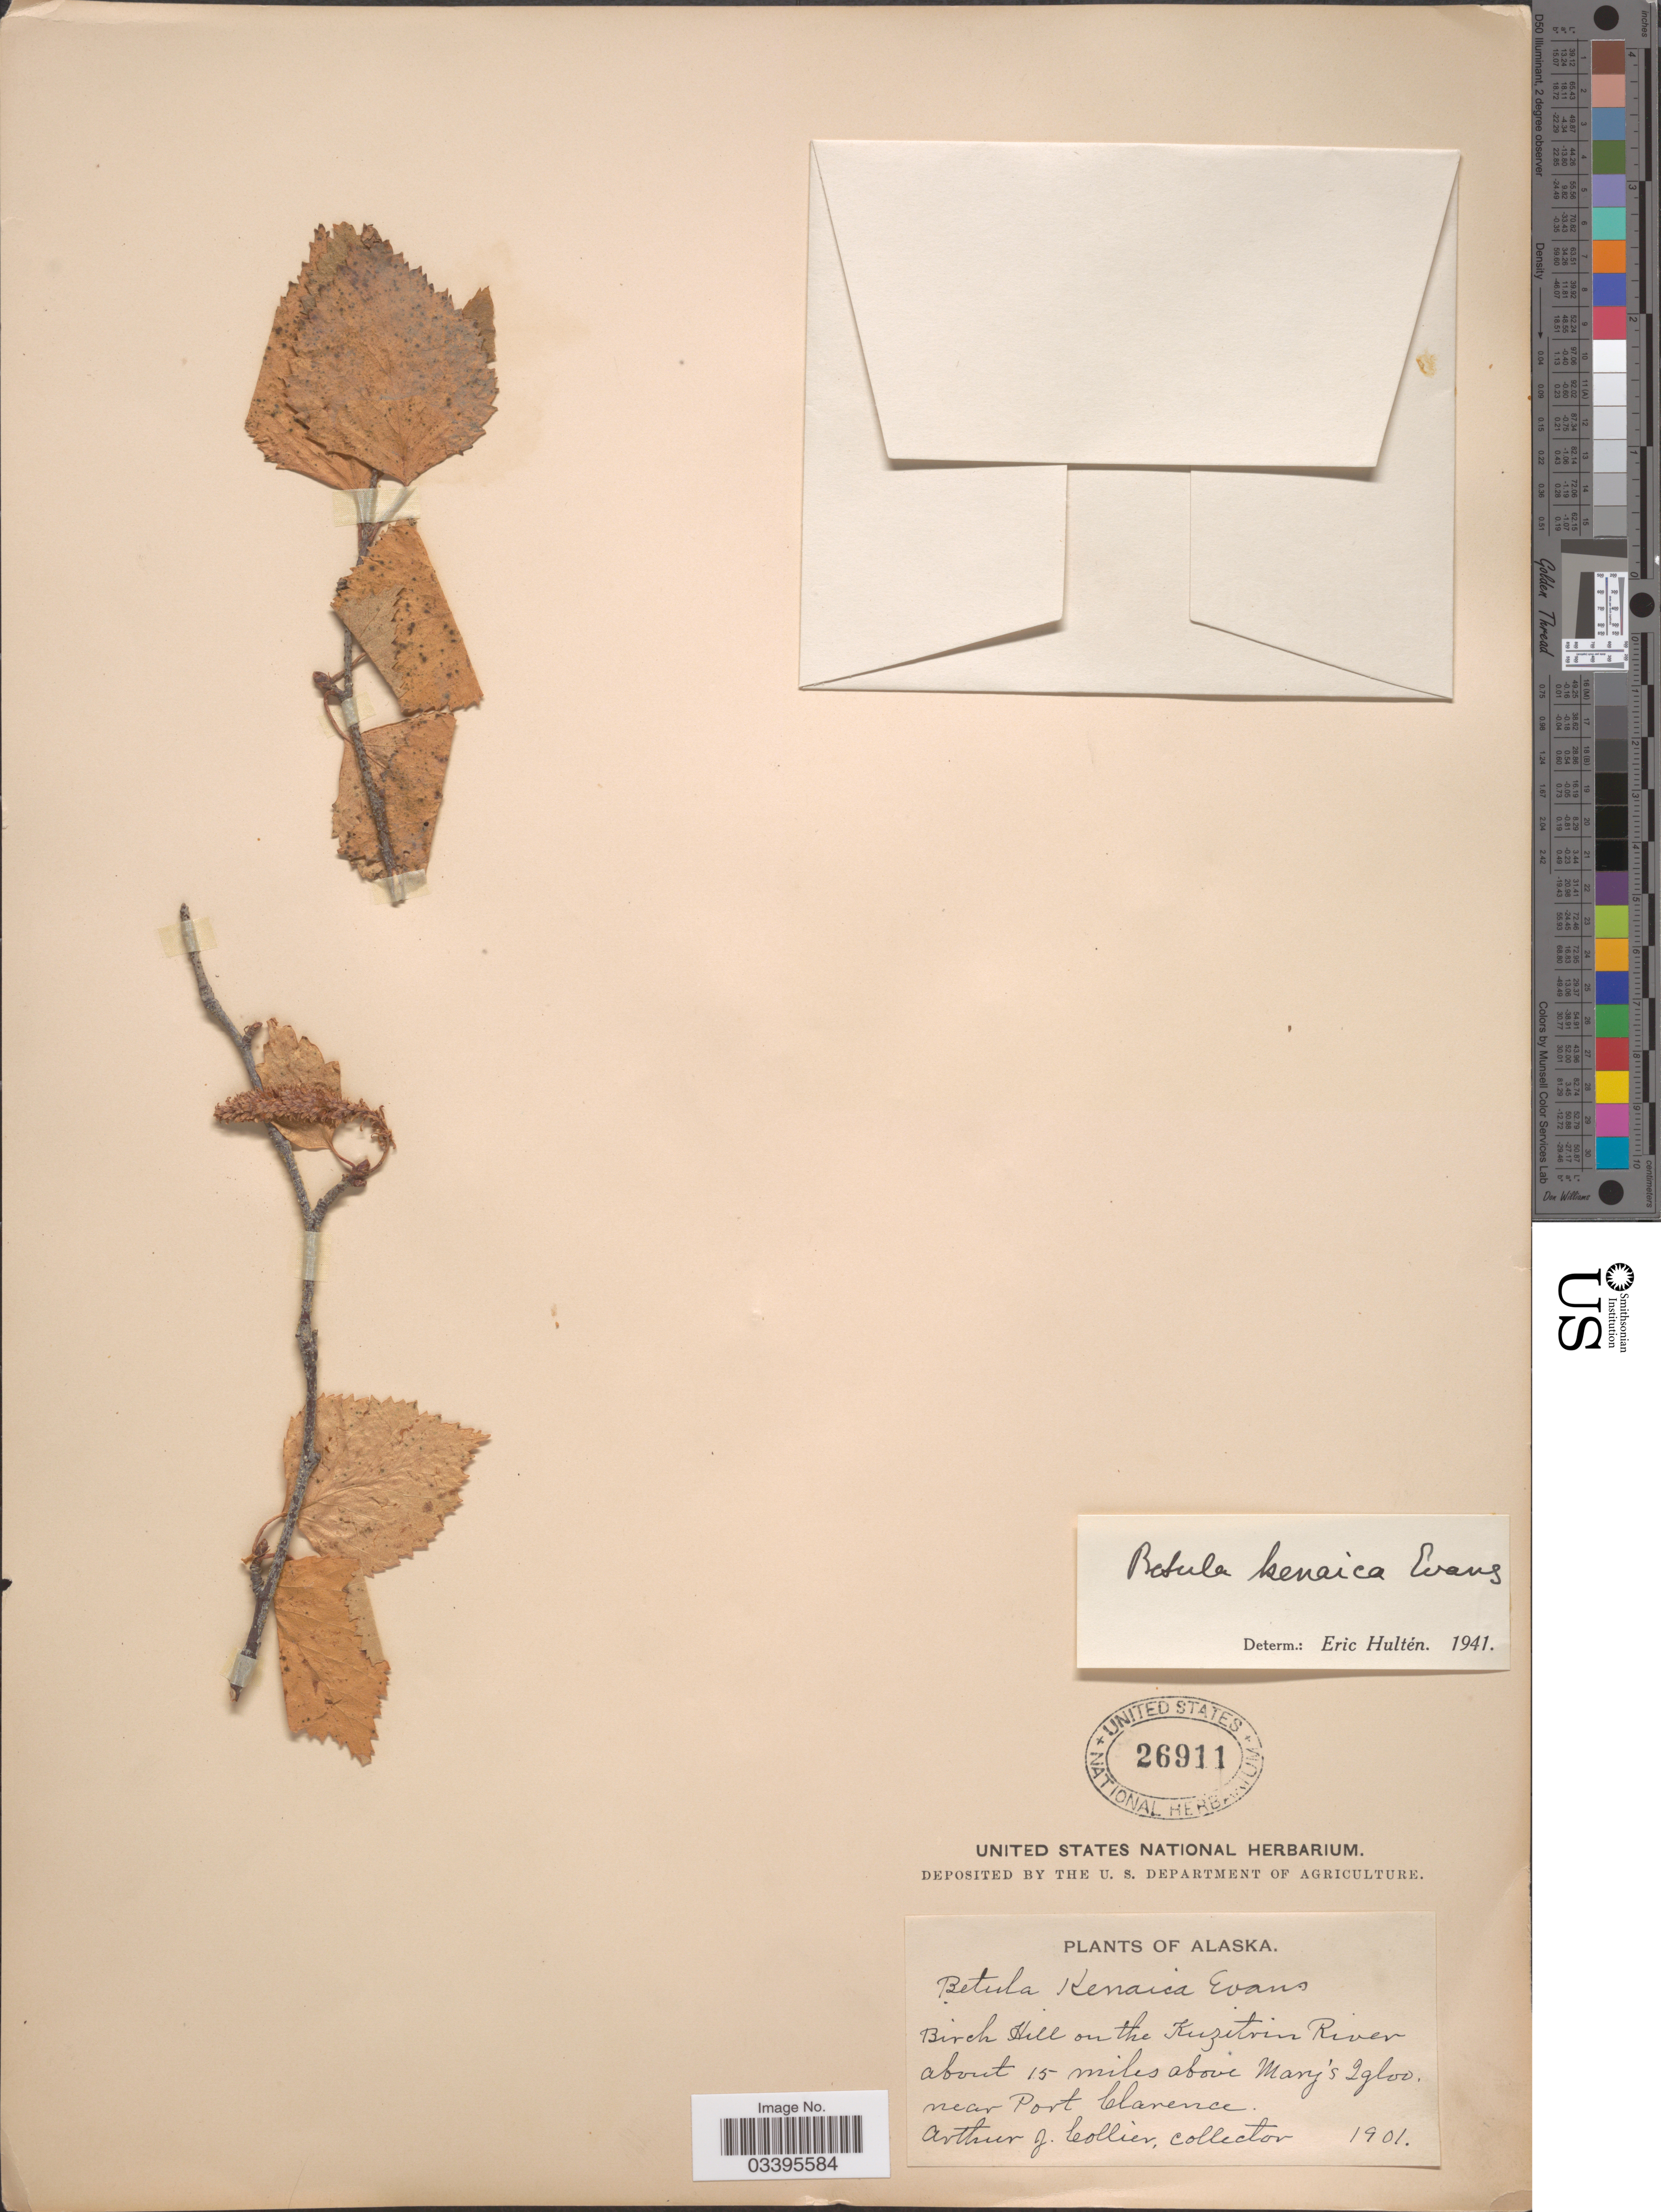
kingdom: Plantae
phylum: Tracheophyta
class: Magnoliopsida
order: Fagales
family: Betulaceae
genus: Betula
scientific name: Betula kenaica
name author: W.H. Evans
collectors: A. Collier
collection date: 1901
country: United States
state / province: Alaska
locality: Birch Hill on the Kuzitrin River about 15 miles above Mary's Igloo near Port Clarence.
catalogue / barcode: US 26911